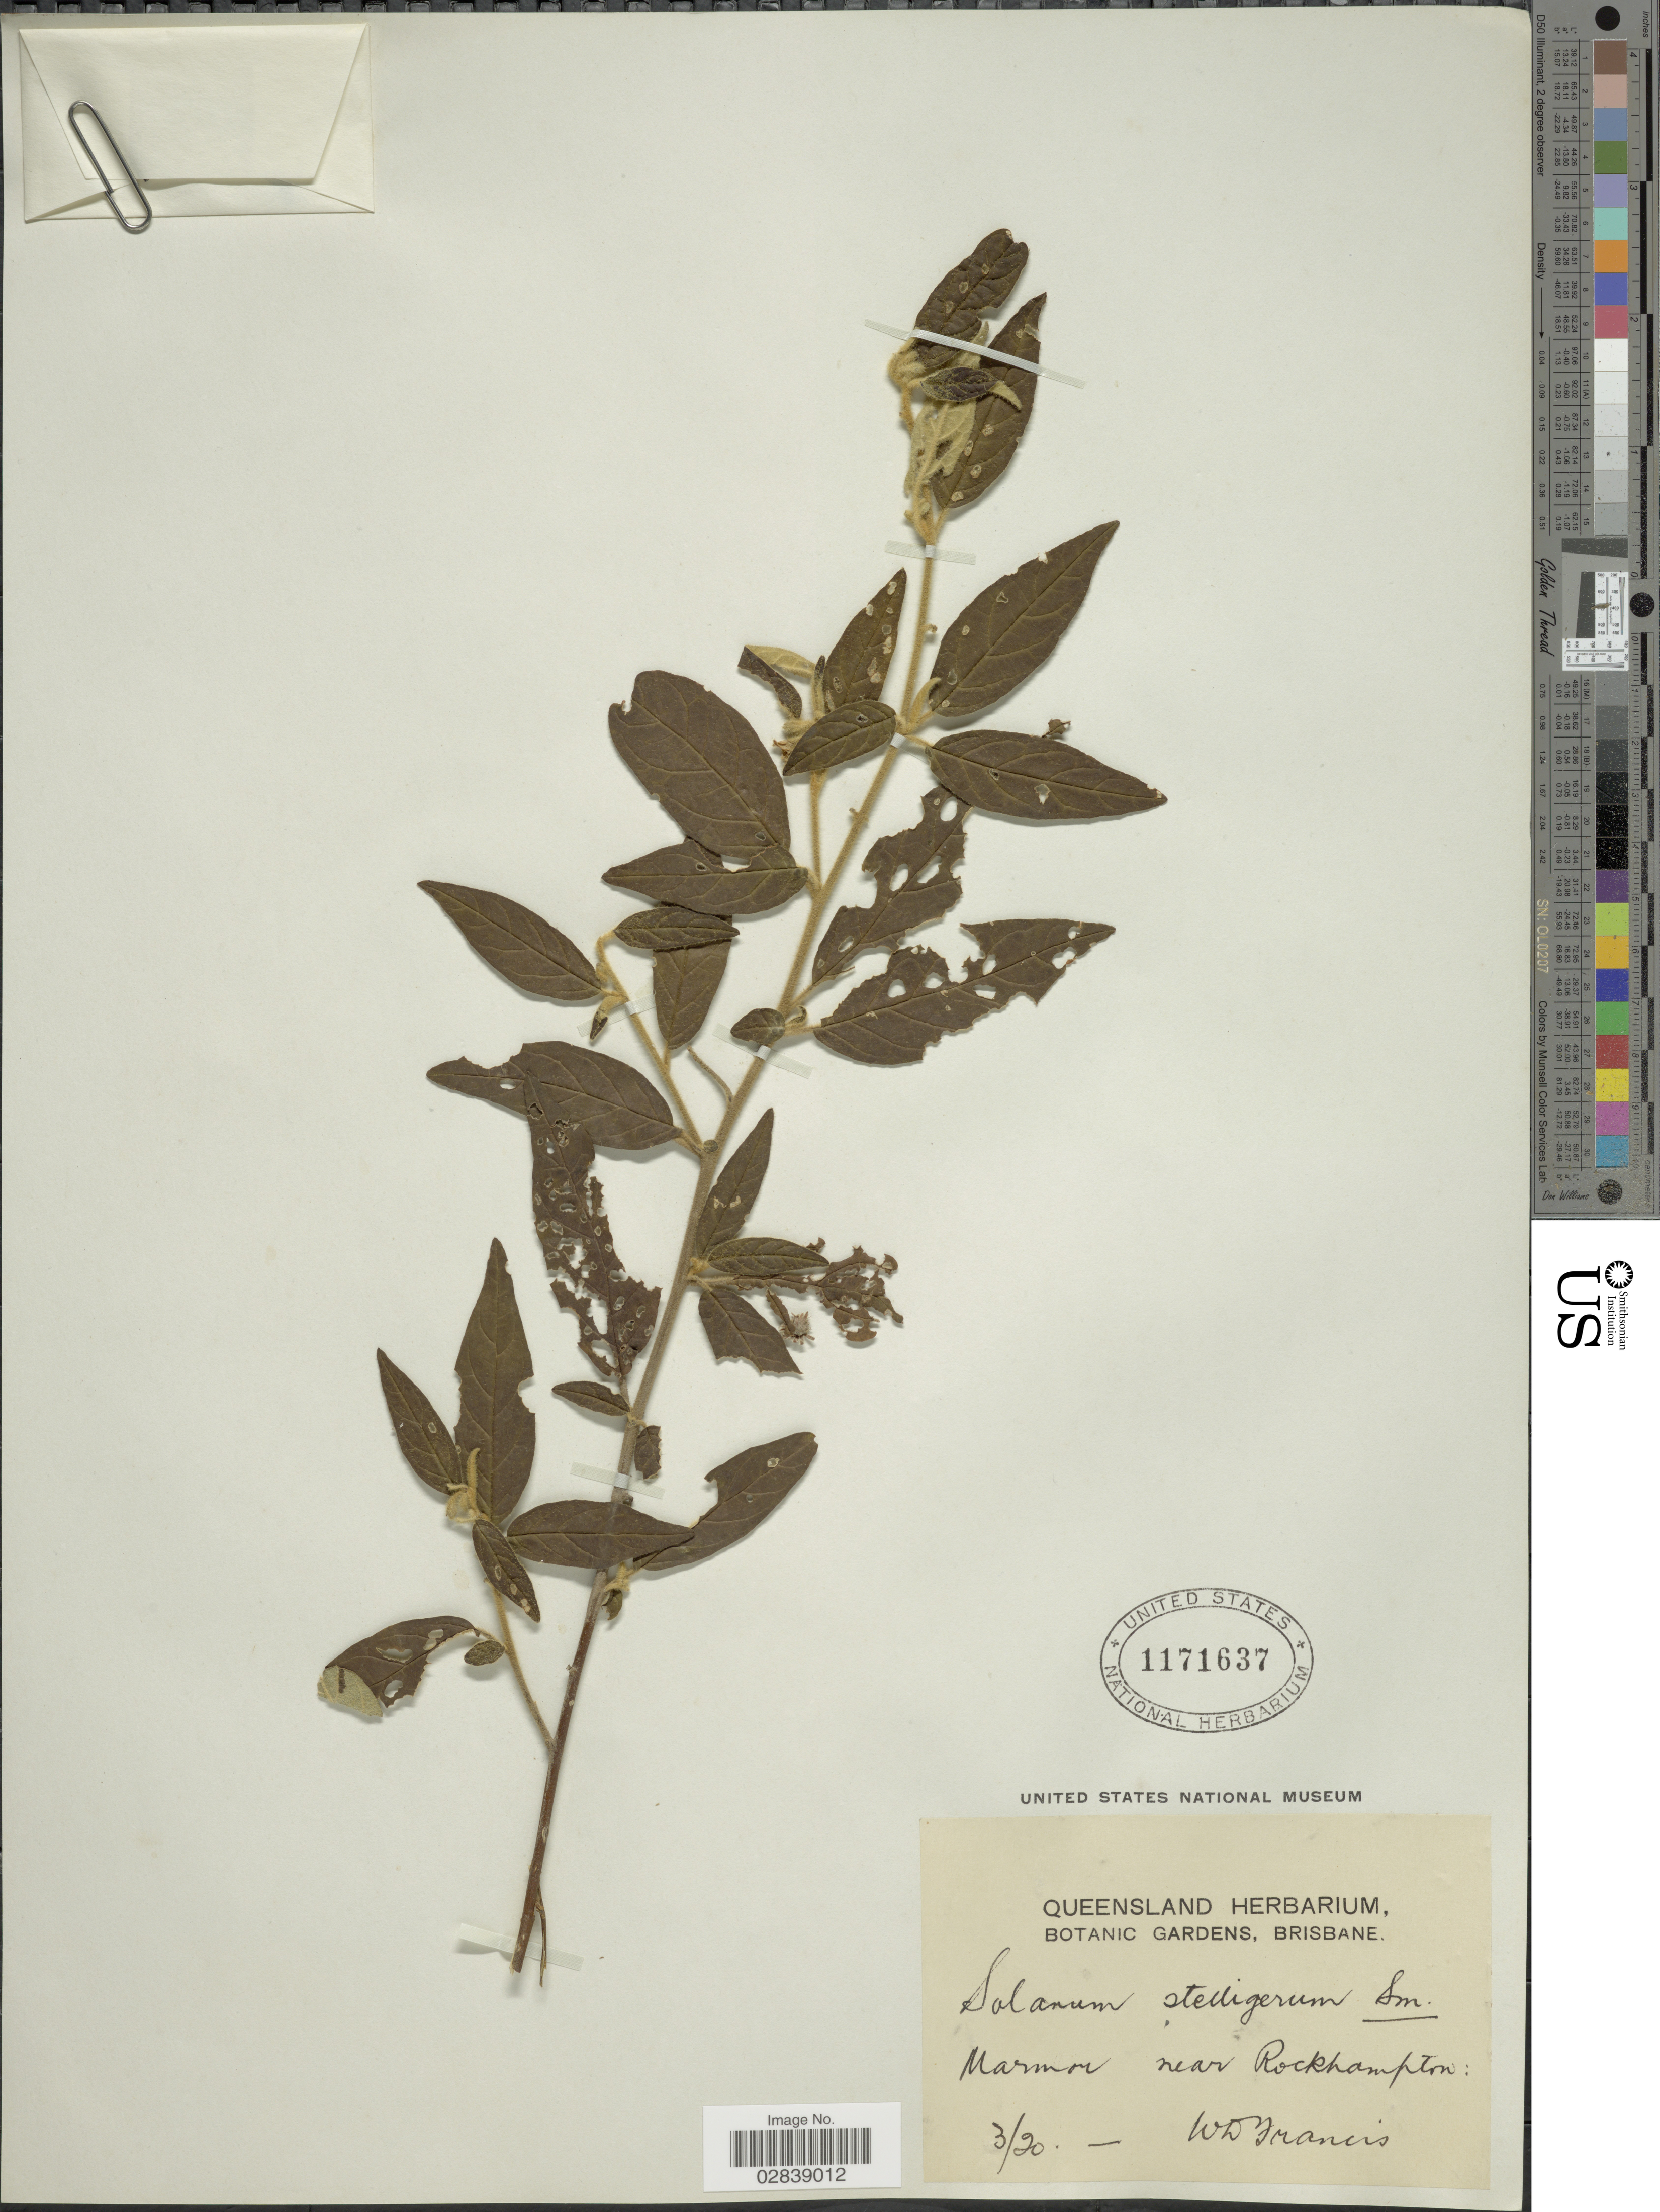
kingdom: Plantae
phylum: Tracheophyta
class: Magnoliopsida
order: Solanales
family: Solanaceae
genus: Solanum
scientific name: Solanum stelligerum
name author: Sm.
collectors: W. Francis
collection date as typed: Transcribed d/m/y: /3/20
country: Australia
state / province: Queensland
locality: Marmor, near Rockhampton.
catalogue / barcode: US 1171637